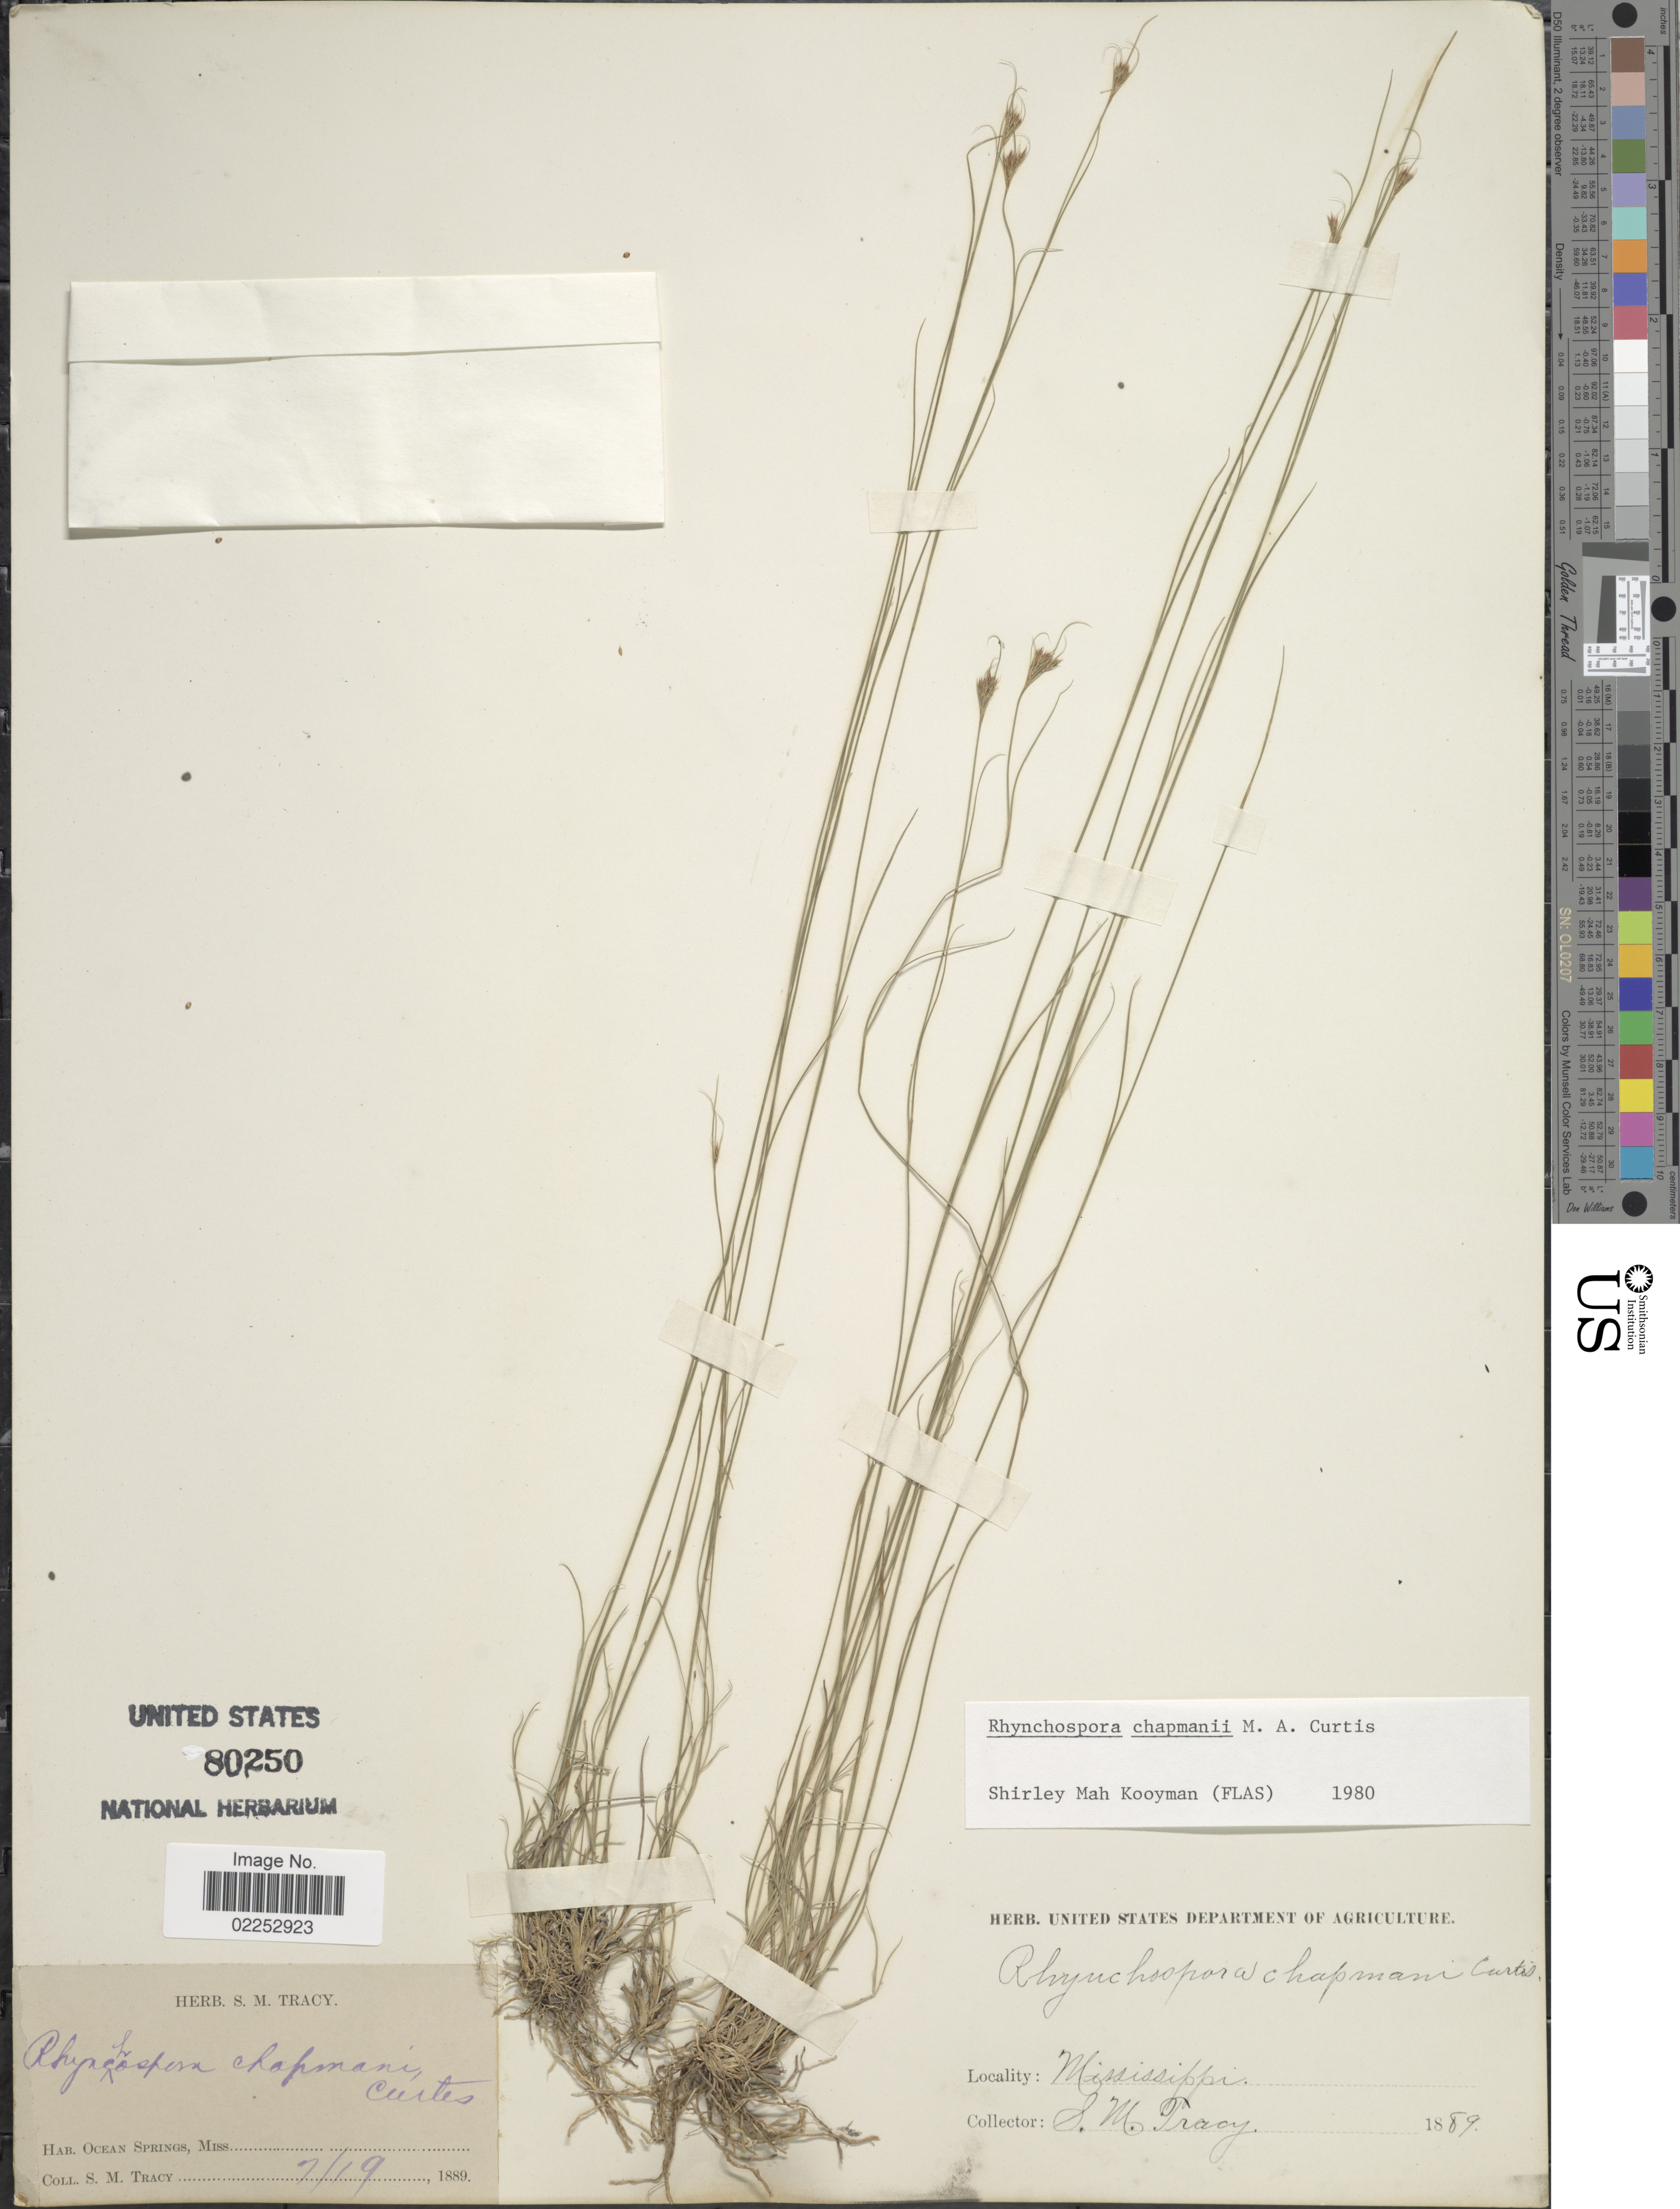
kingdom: Plantae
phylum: Tracheophyta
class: Liliopsida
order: Poales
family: Cyperaceae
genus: Rhynchospora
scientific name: Rhynchospora chapmanii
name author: M.A. Curtis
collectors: S. M. Tracy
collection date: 1889-07-19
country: United States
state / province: Mississippi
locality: Ocean Springs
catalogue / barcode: US 80250